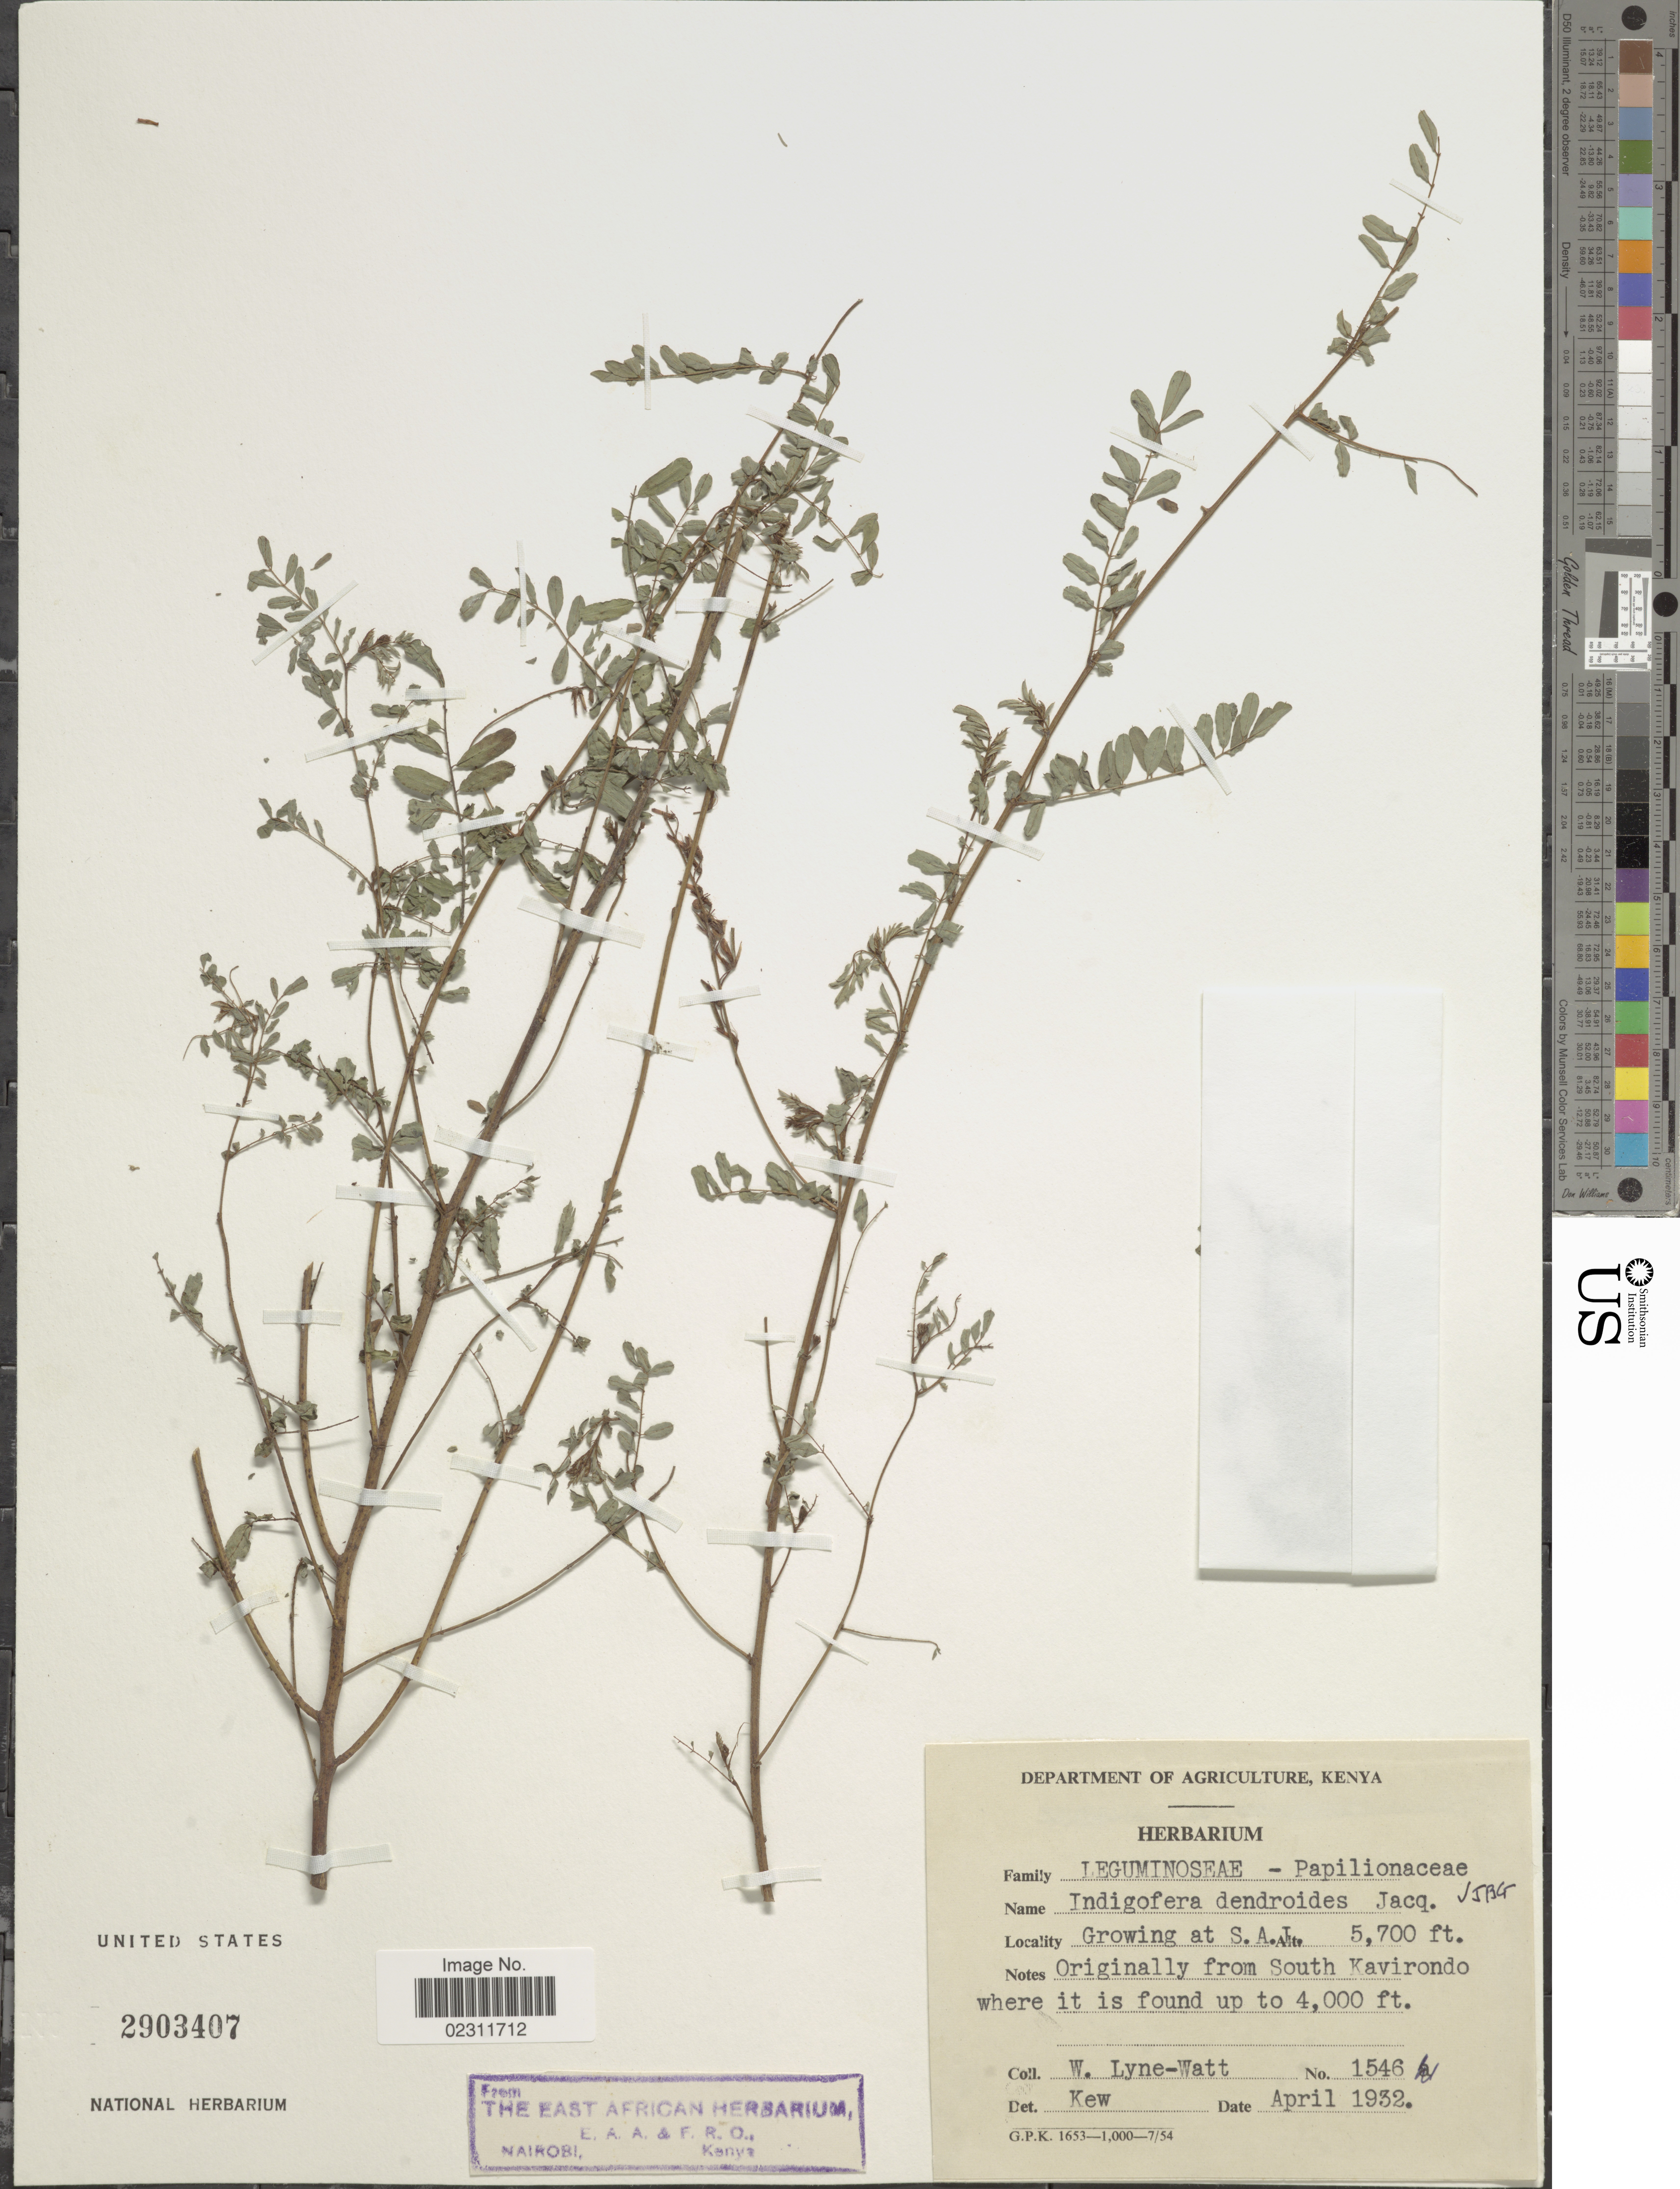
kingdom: Plantae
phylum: Tracheophyta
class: Magnoliopsida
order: Fabales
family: Fabaceae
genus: Indigofera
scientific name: Indigofera dendroides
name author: Jacq.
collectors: W. Lyne-Watt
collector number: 1546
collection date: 1932-04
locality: S.A.I.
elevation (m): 1737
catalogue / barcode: US 2903407